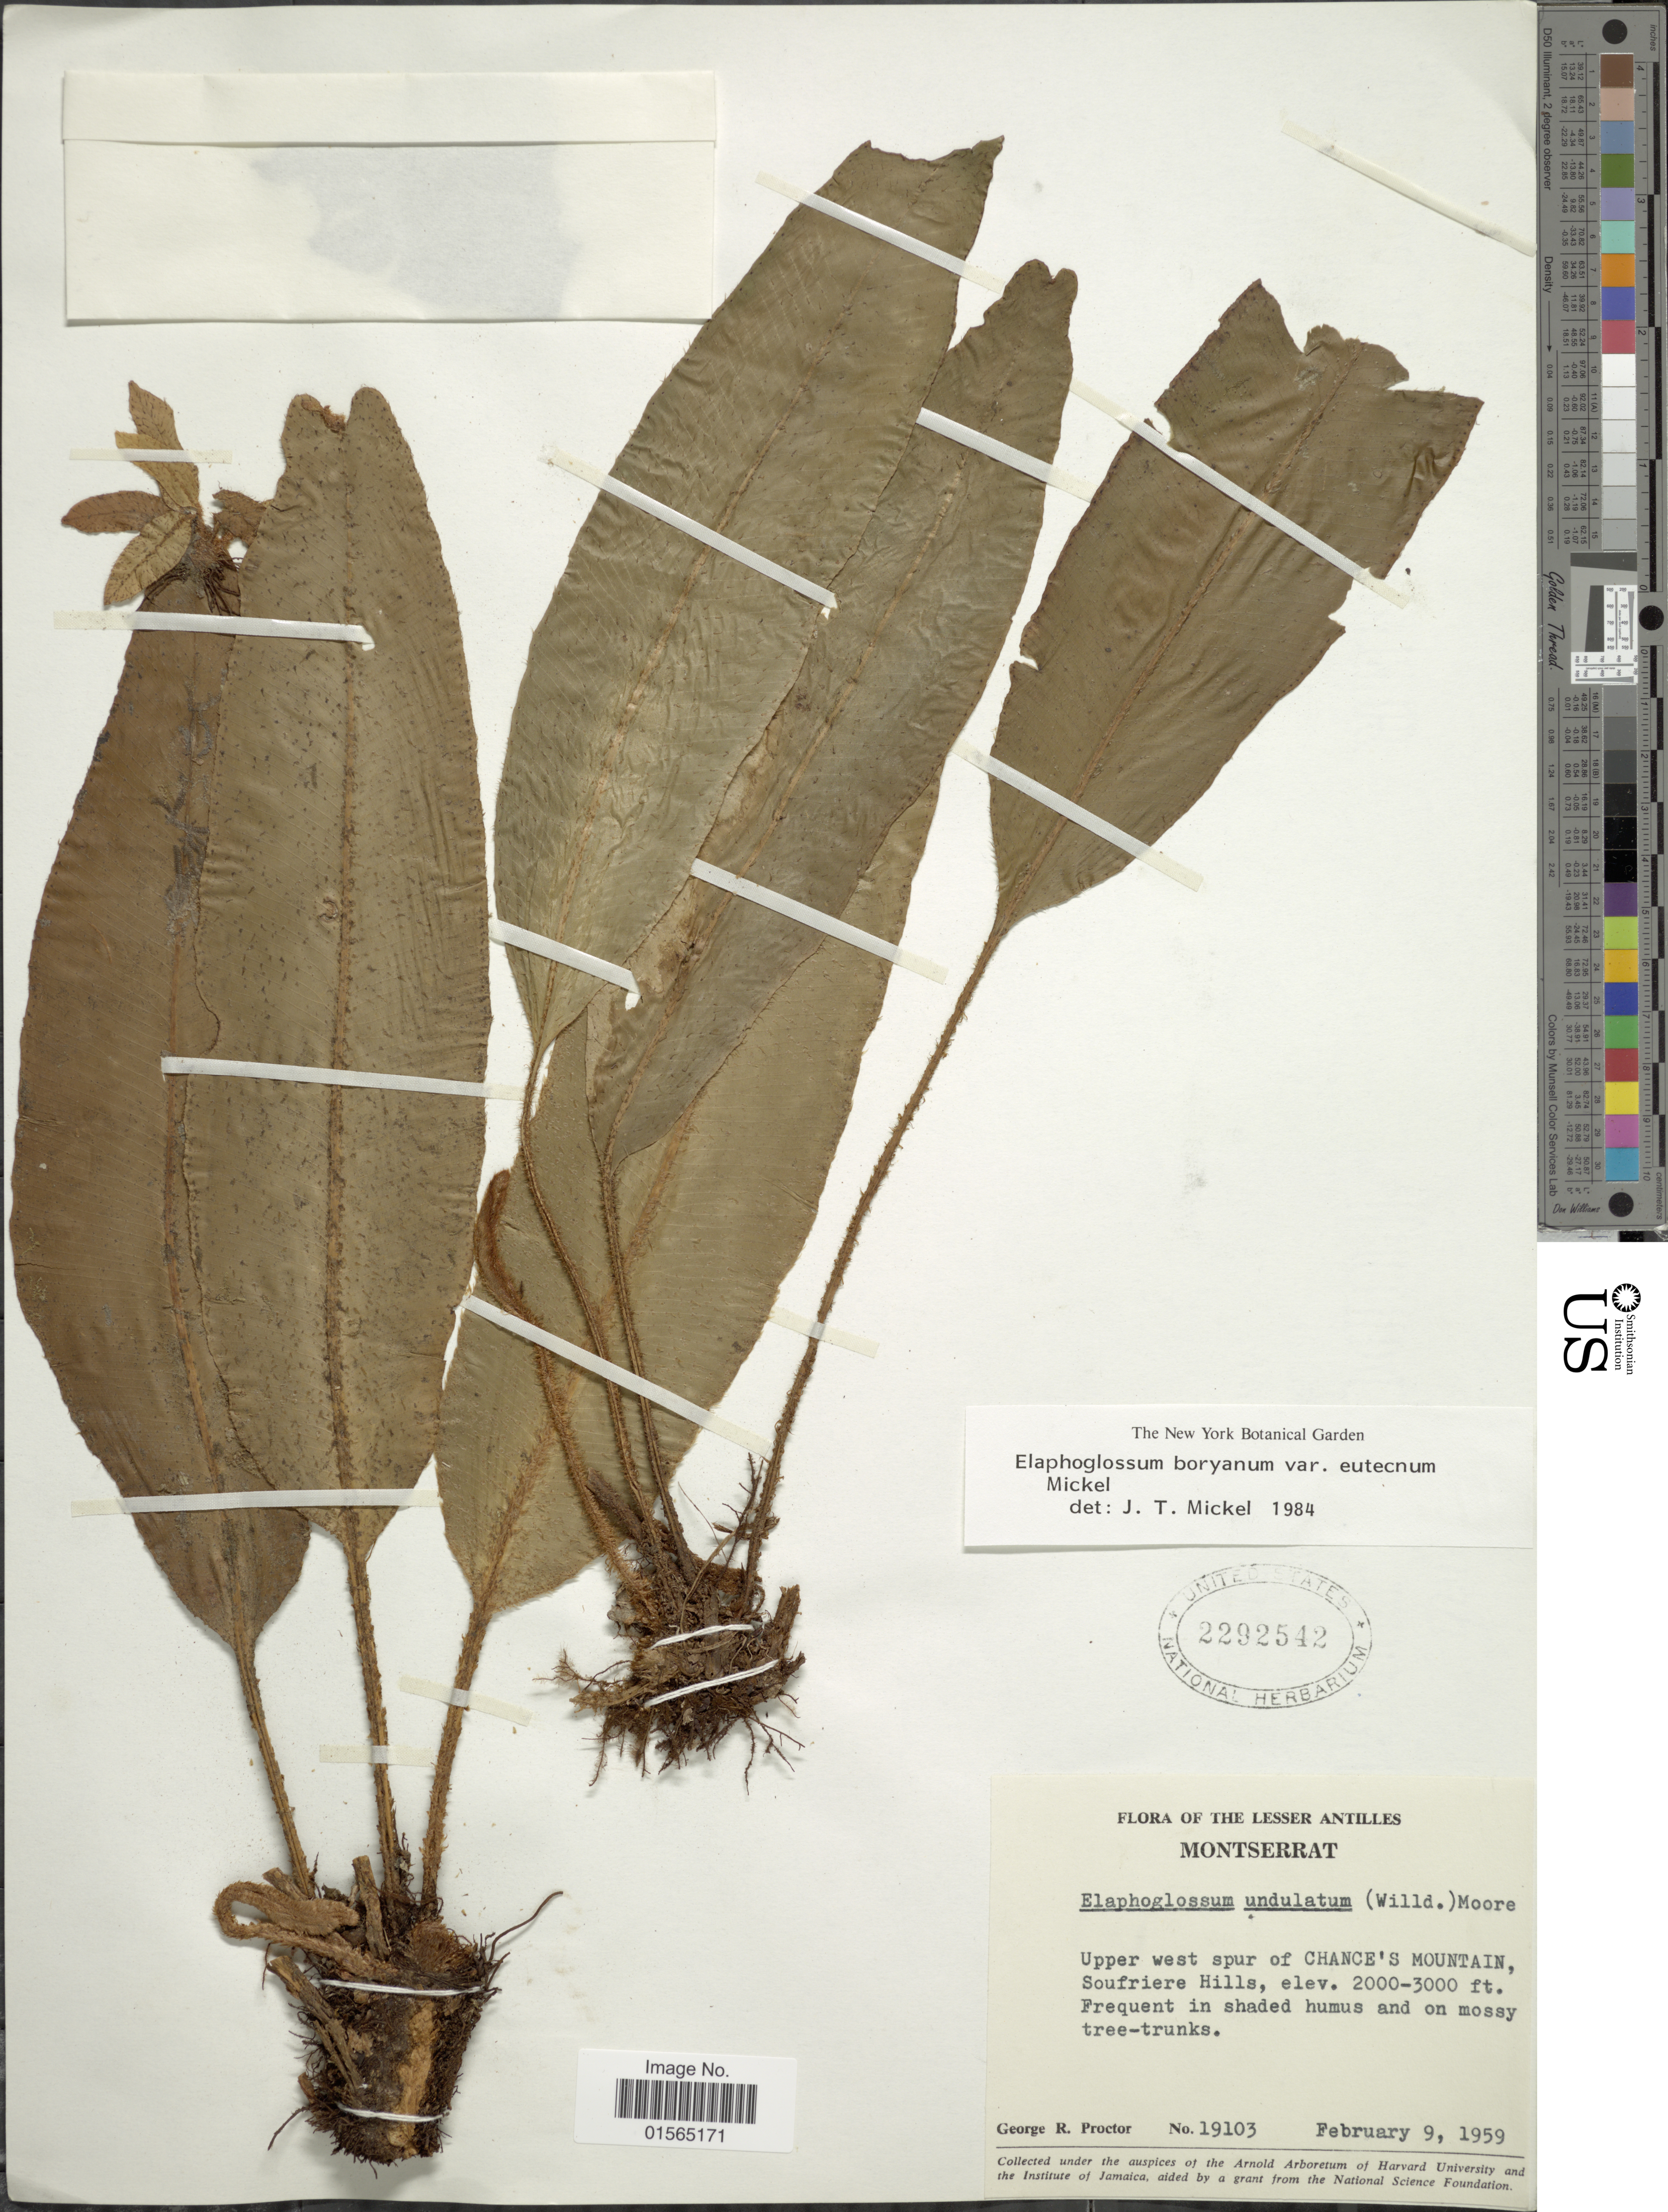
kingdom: Plantae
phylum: Tracheophyta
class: Polypodiopsida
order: Polypodiales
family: Dryopteridaceae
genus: Elaphoglossum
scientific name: Elaphoglossum boryanum var. eutecnum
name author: Mickel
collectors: G. R. Proctor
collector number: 19103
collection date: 1959-02-09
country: Montserrat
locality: The Lesser Antilles, Upper west spur of Chance's Mountain, Soufriere Hills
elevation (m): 610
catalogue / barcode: US 2292542